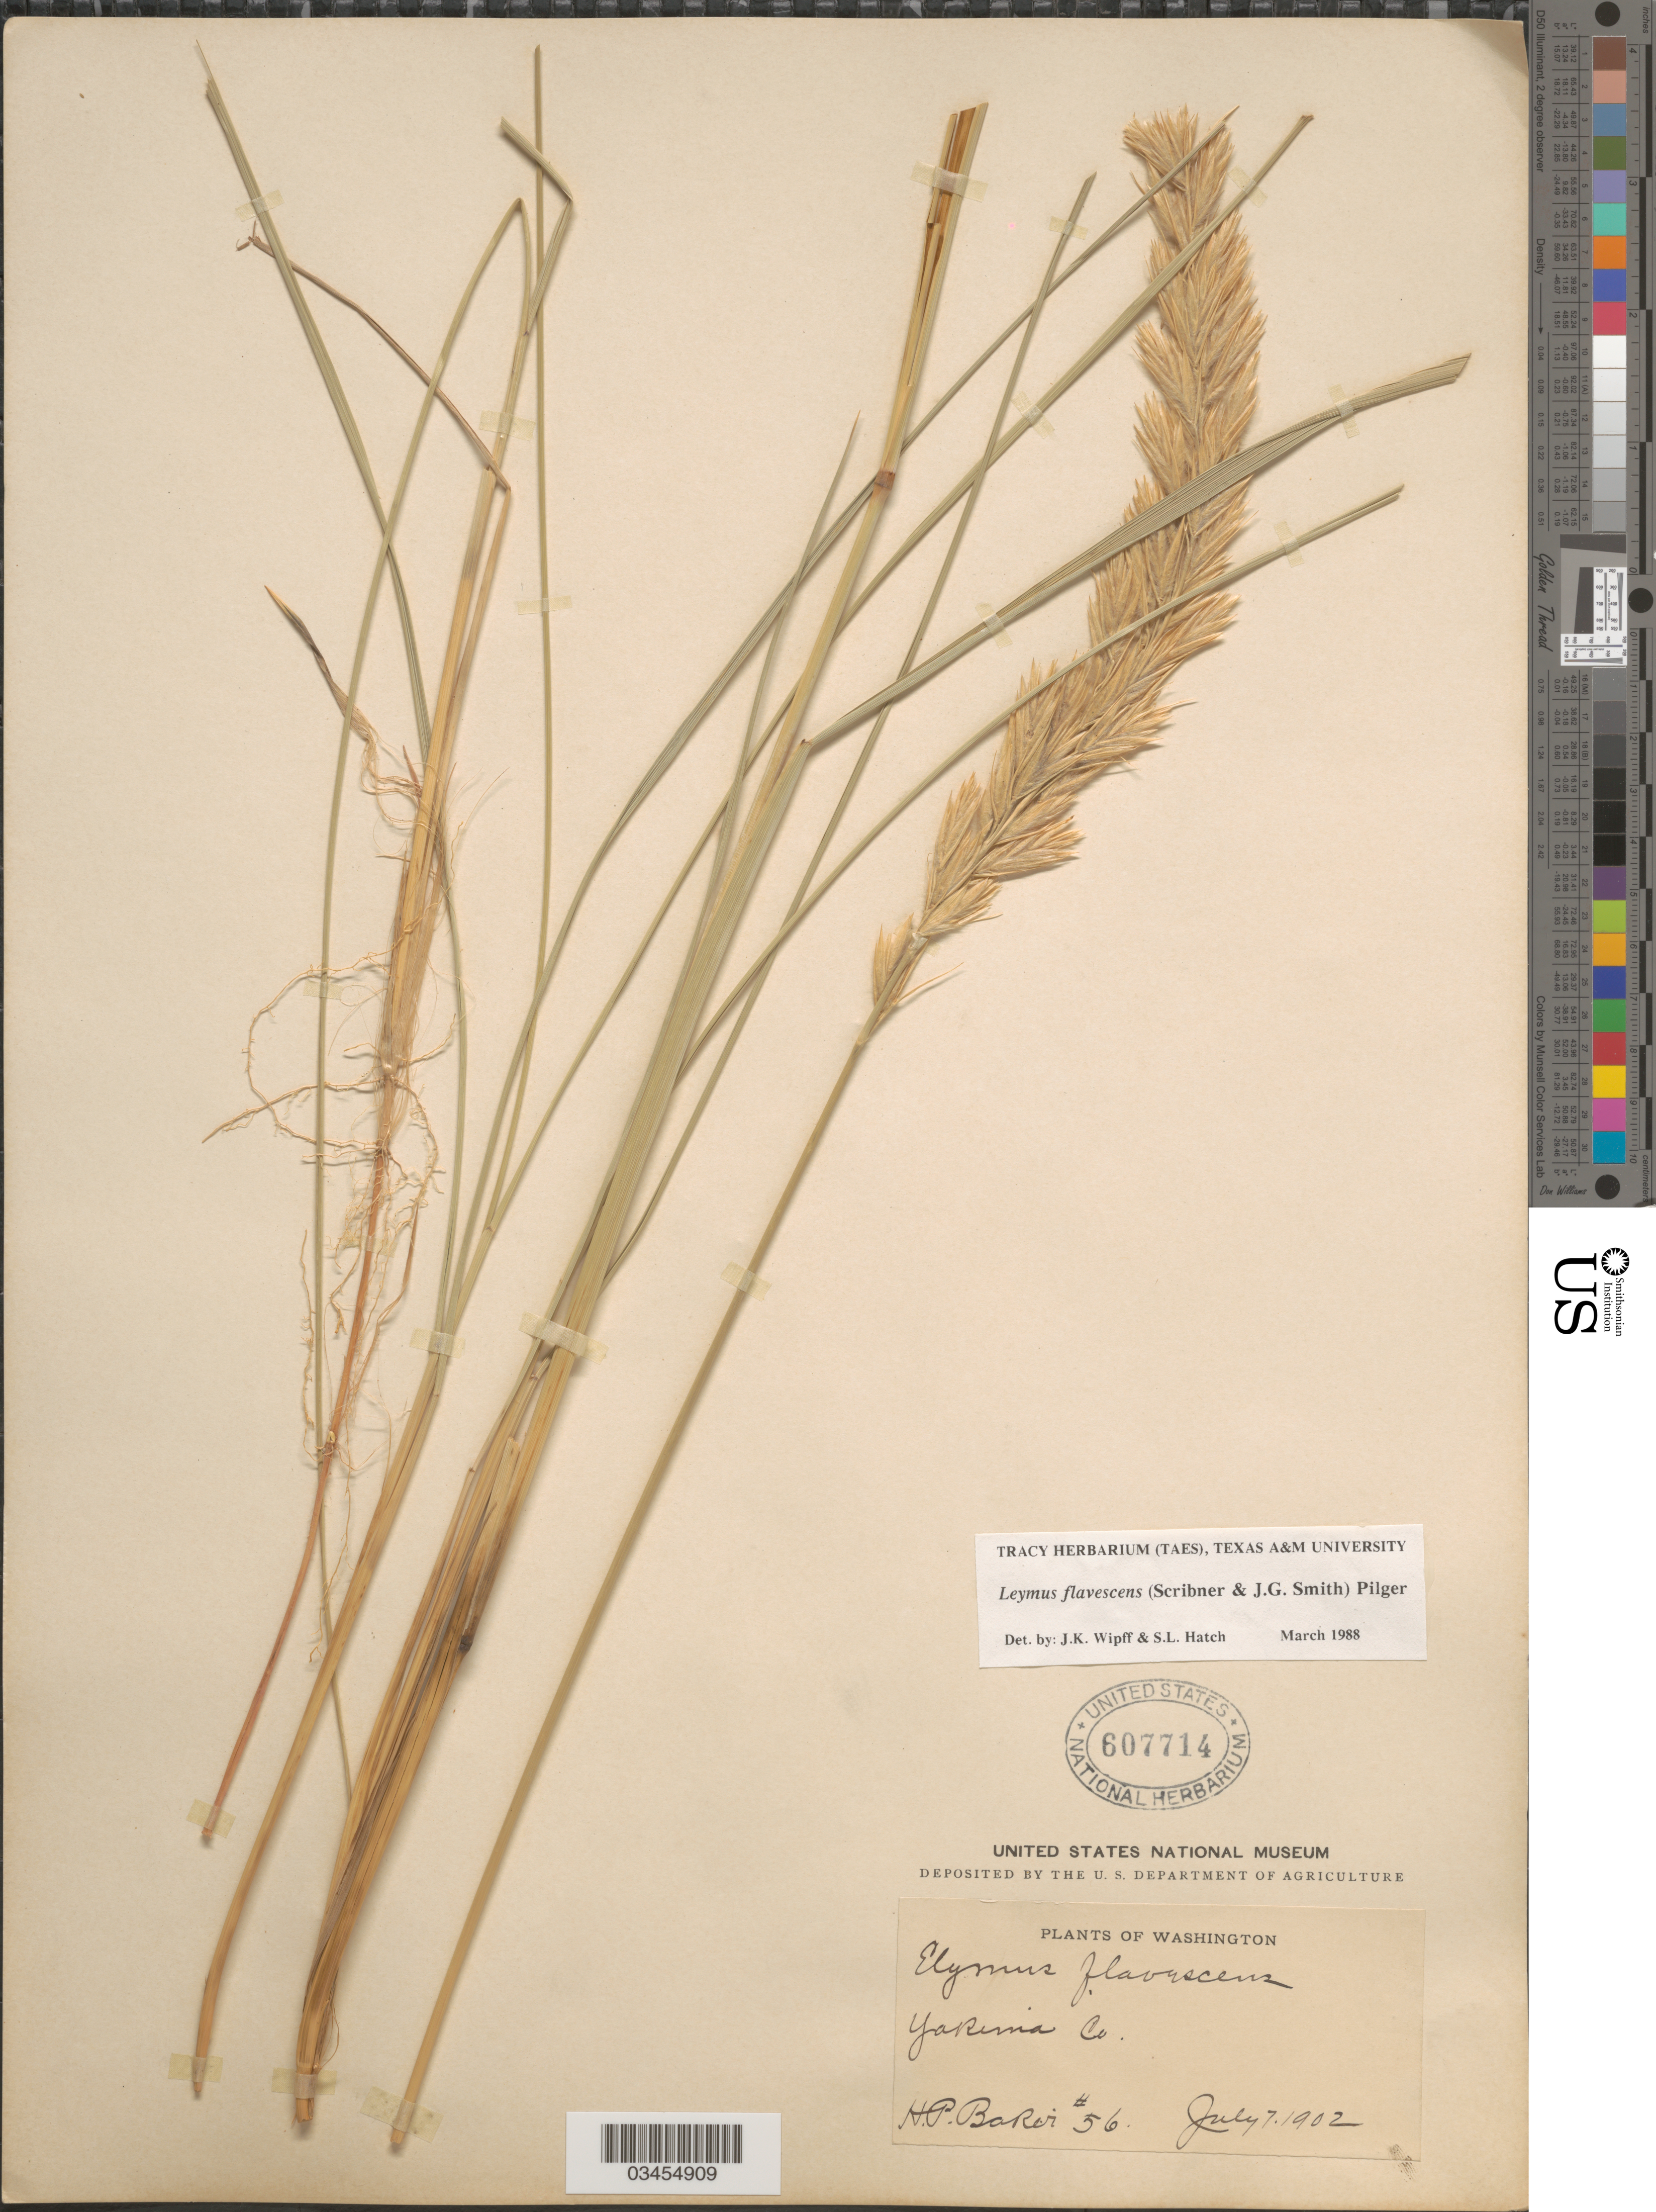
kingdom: Plantae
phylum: Tracheophyta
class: Liliopsida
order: Poales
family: Poaceae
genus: Leymus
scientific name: Leymus flavescens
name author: (Scribn. & J.G. Sm.) Pilg.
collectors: H. P. Baker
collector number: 56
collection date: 1902-07-07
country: United States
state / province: Washington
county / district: Yakima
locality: Yakima Co.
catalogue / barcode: US 607714